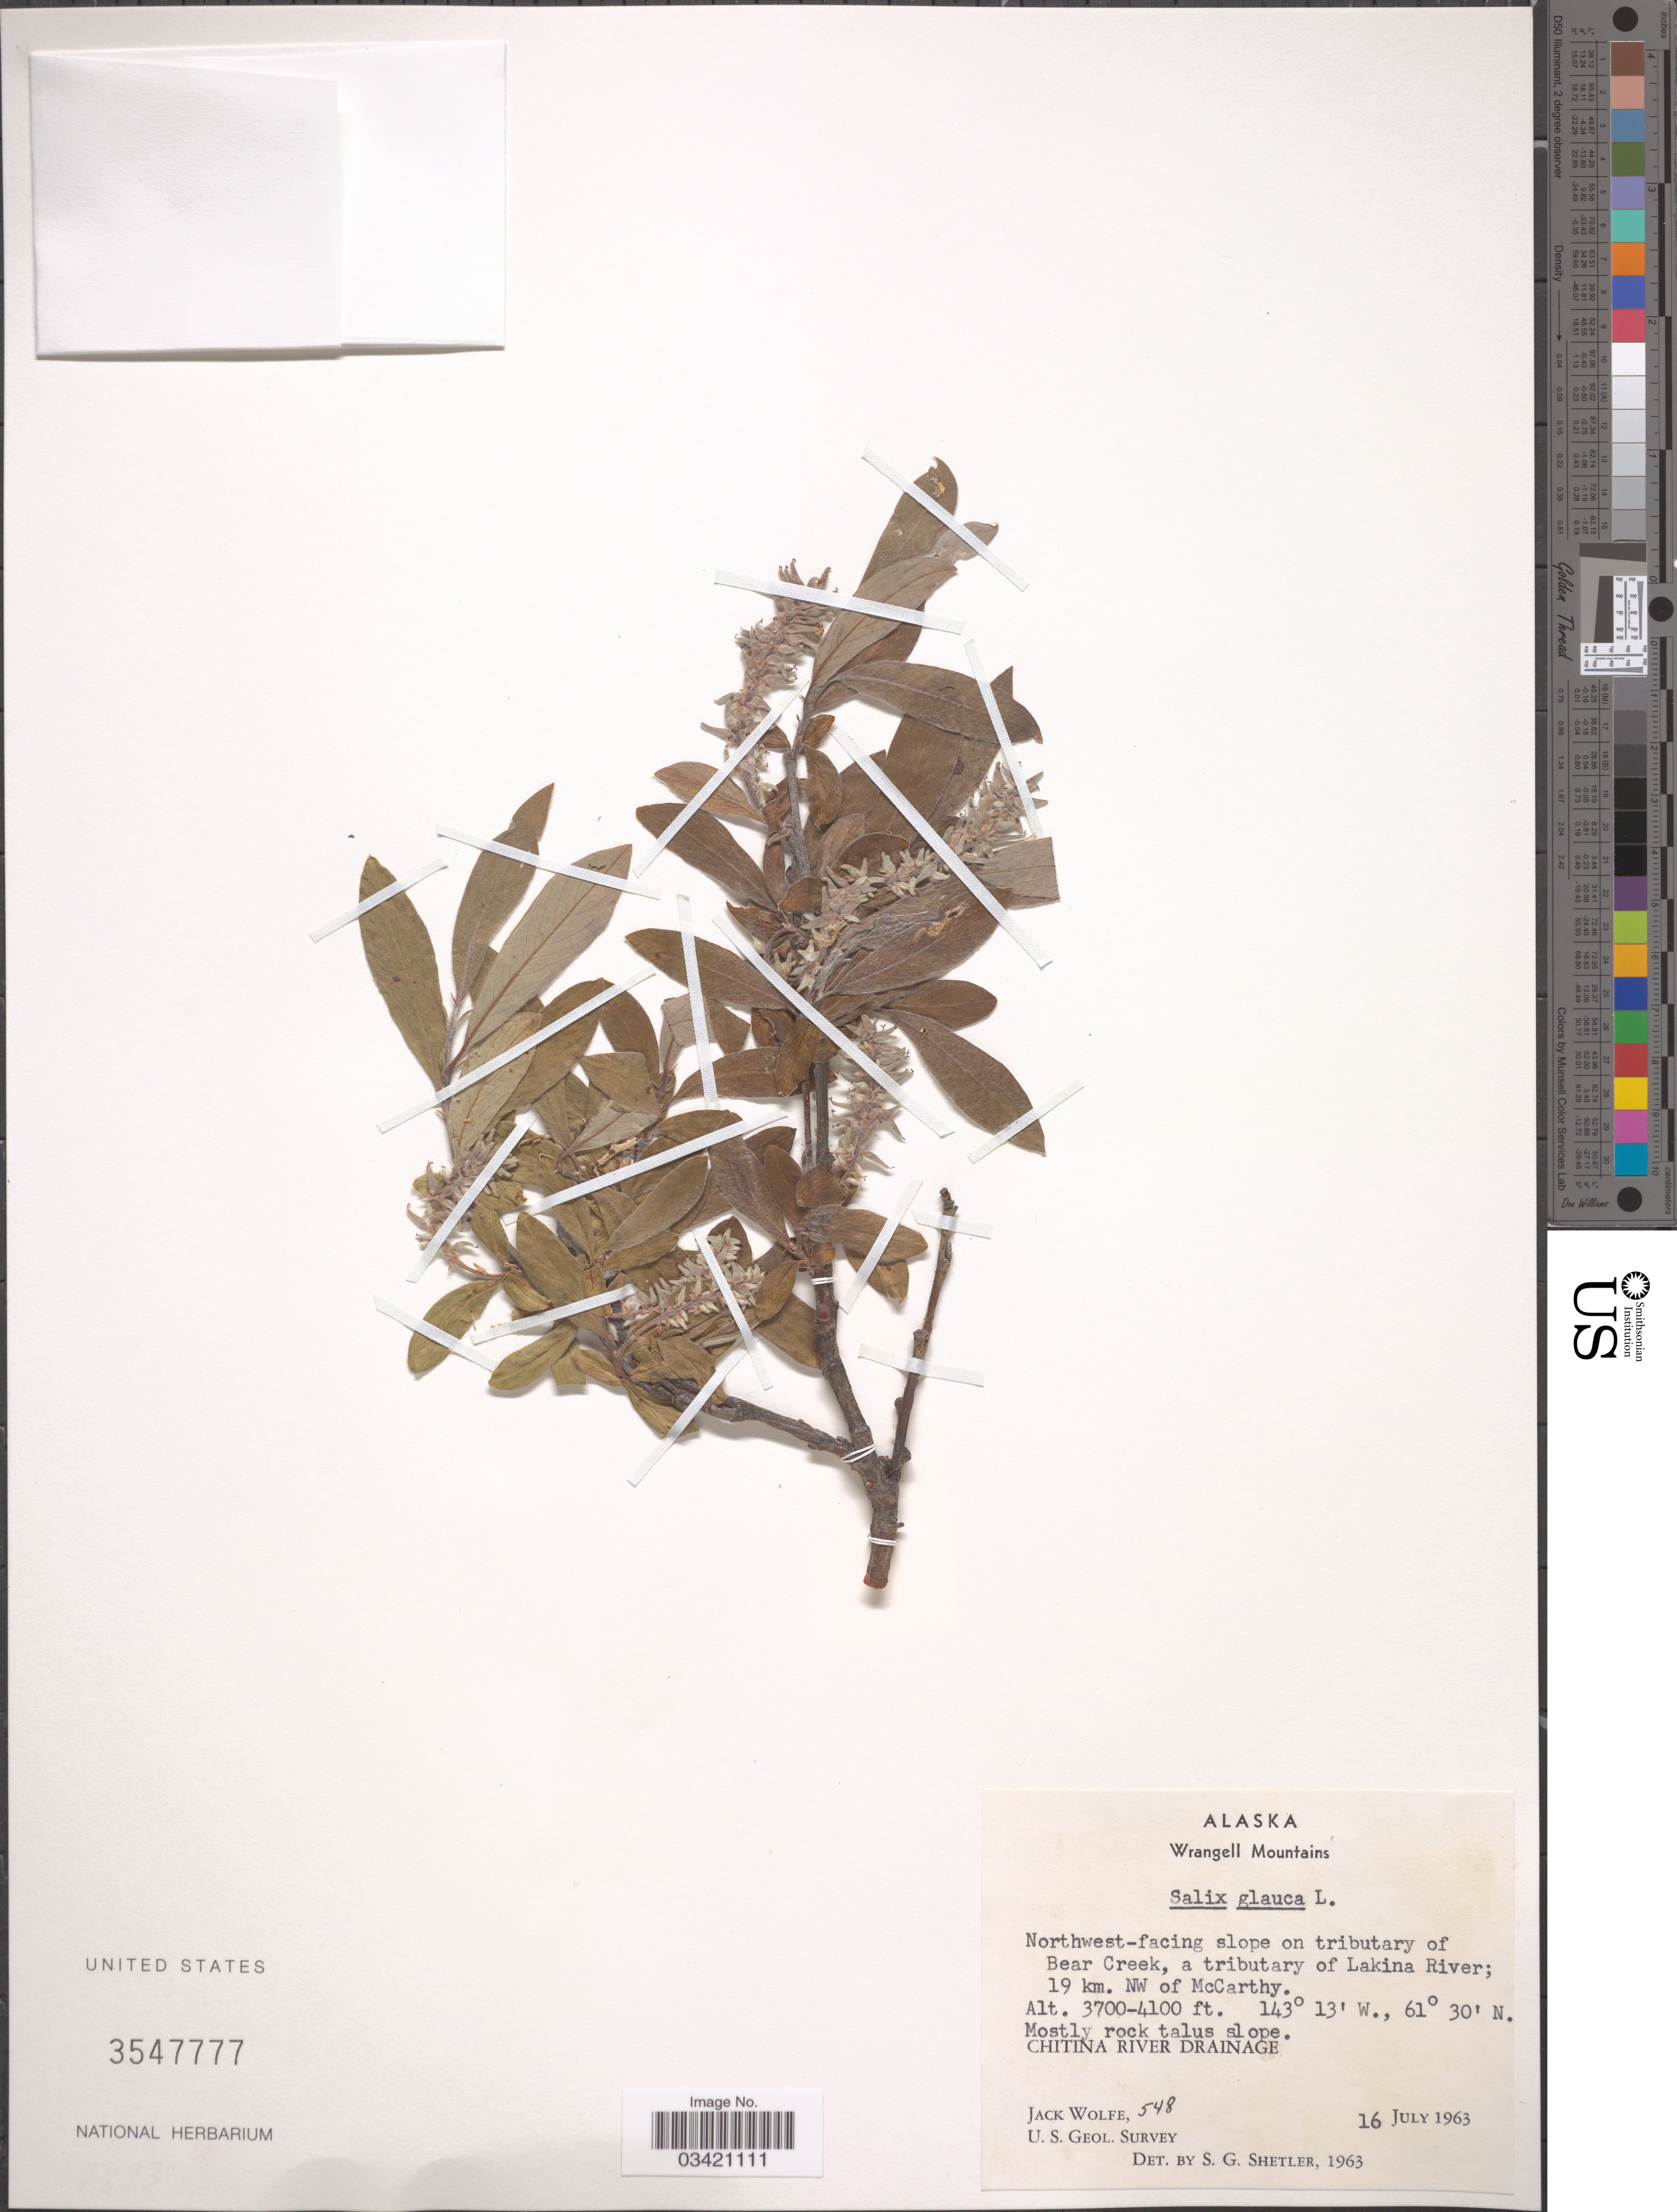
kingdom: Plantae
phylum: Tracheophyta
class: Magnoliopsida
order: Malpighiales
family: Salicaceae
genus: Salix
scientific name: Salix glauca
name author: L.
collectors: J. Wolfe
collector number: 548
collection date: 1963-07-16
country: United States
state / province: Alaska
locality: Wrangell Mountains. Northwest-facing slope on tributary of Bear Creek, a tributary of Lakina River; 19 km. NW of McCarthy. Chitina River Drainage.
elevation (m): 1128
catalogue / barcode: US 3547777